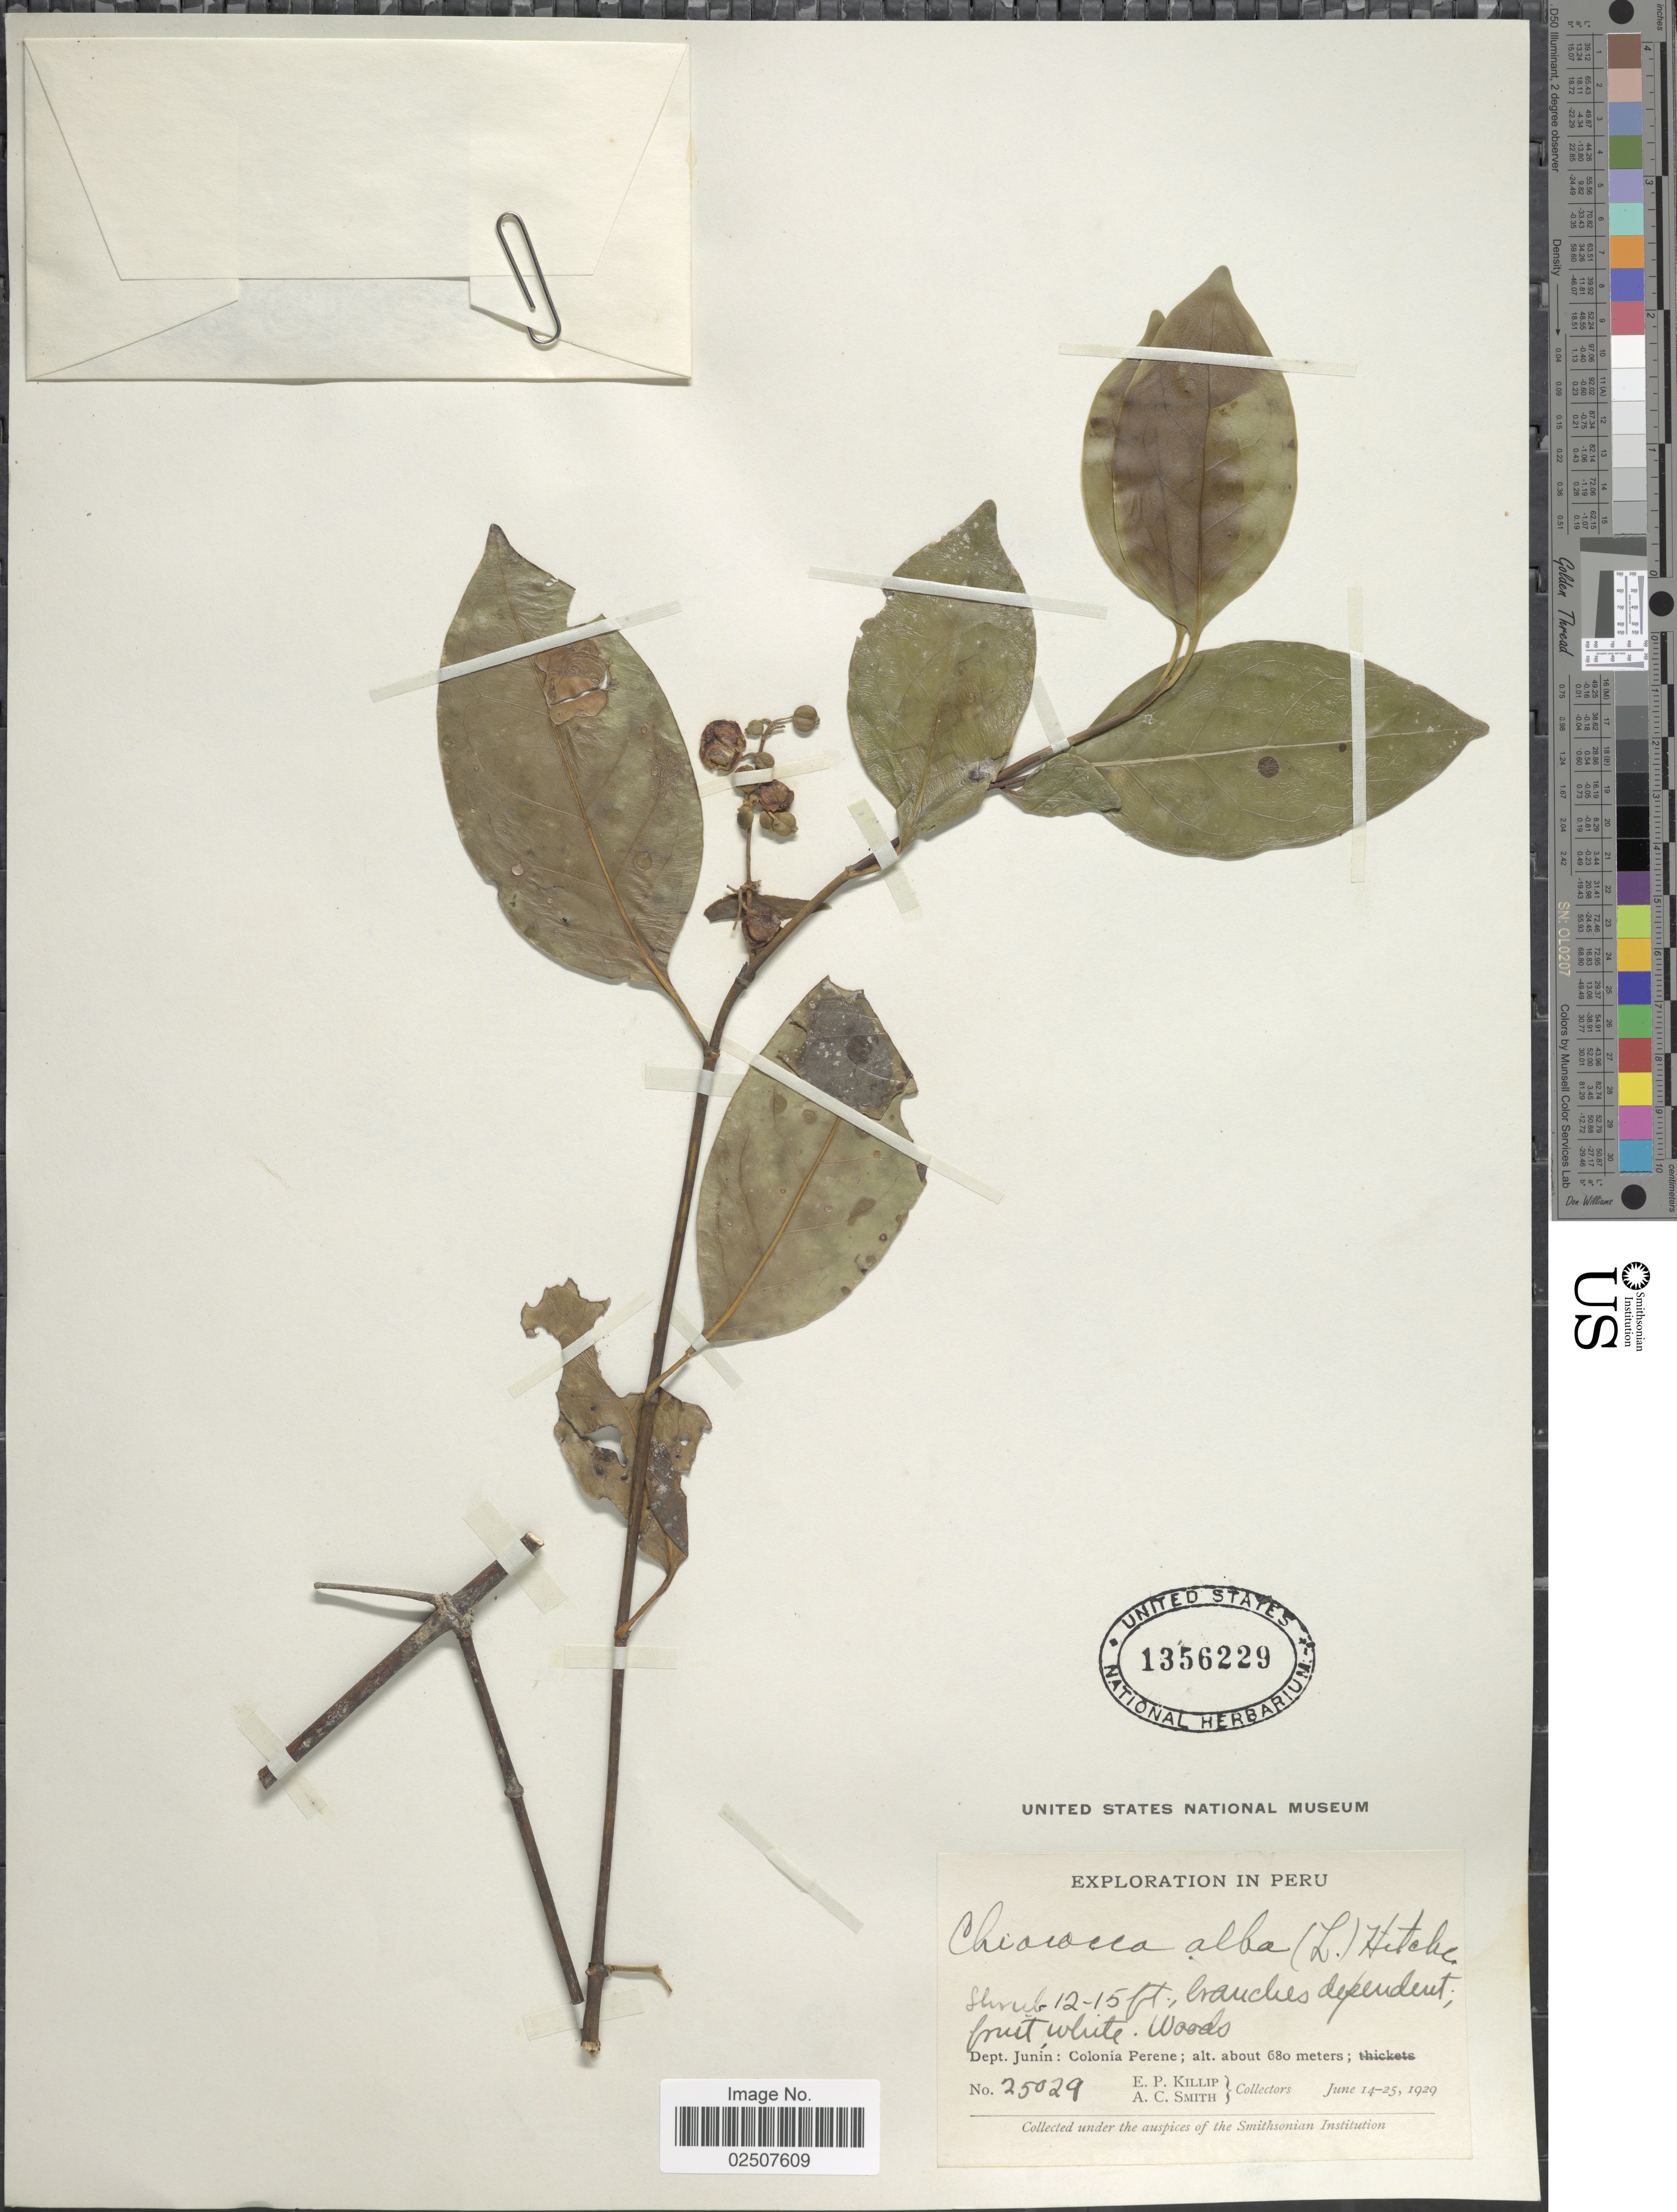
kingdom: Plantae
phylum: Tracheophyta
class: Magnoliopsida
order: Gentianales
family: Rubiaceae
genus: Chiococca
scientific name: Chiococca alba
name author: (L.) Hitchc.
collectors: E. P. Killip & A. C. Smith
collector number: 25029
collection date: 1929-06-14/1929-06-25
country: Peru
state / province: Junín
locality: Woods, Dept. Junín: Colonia Perene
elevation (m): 680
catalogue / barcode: US 1356229